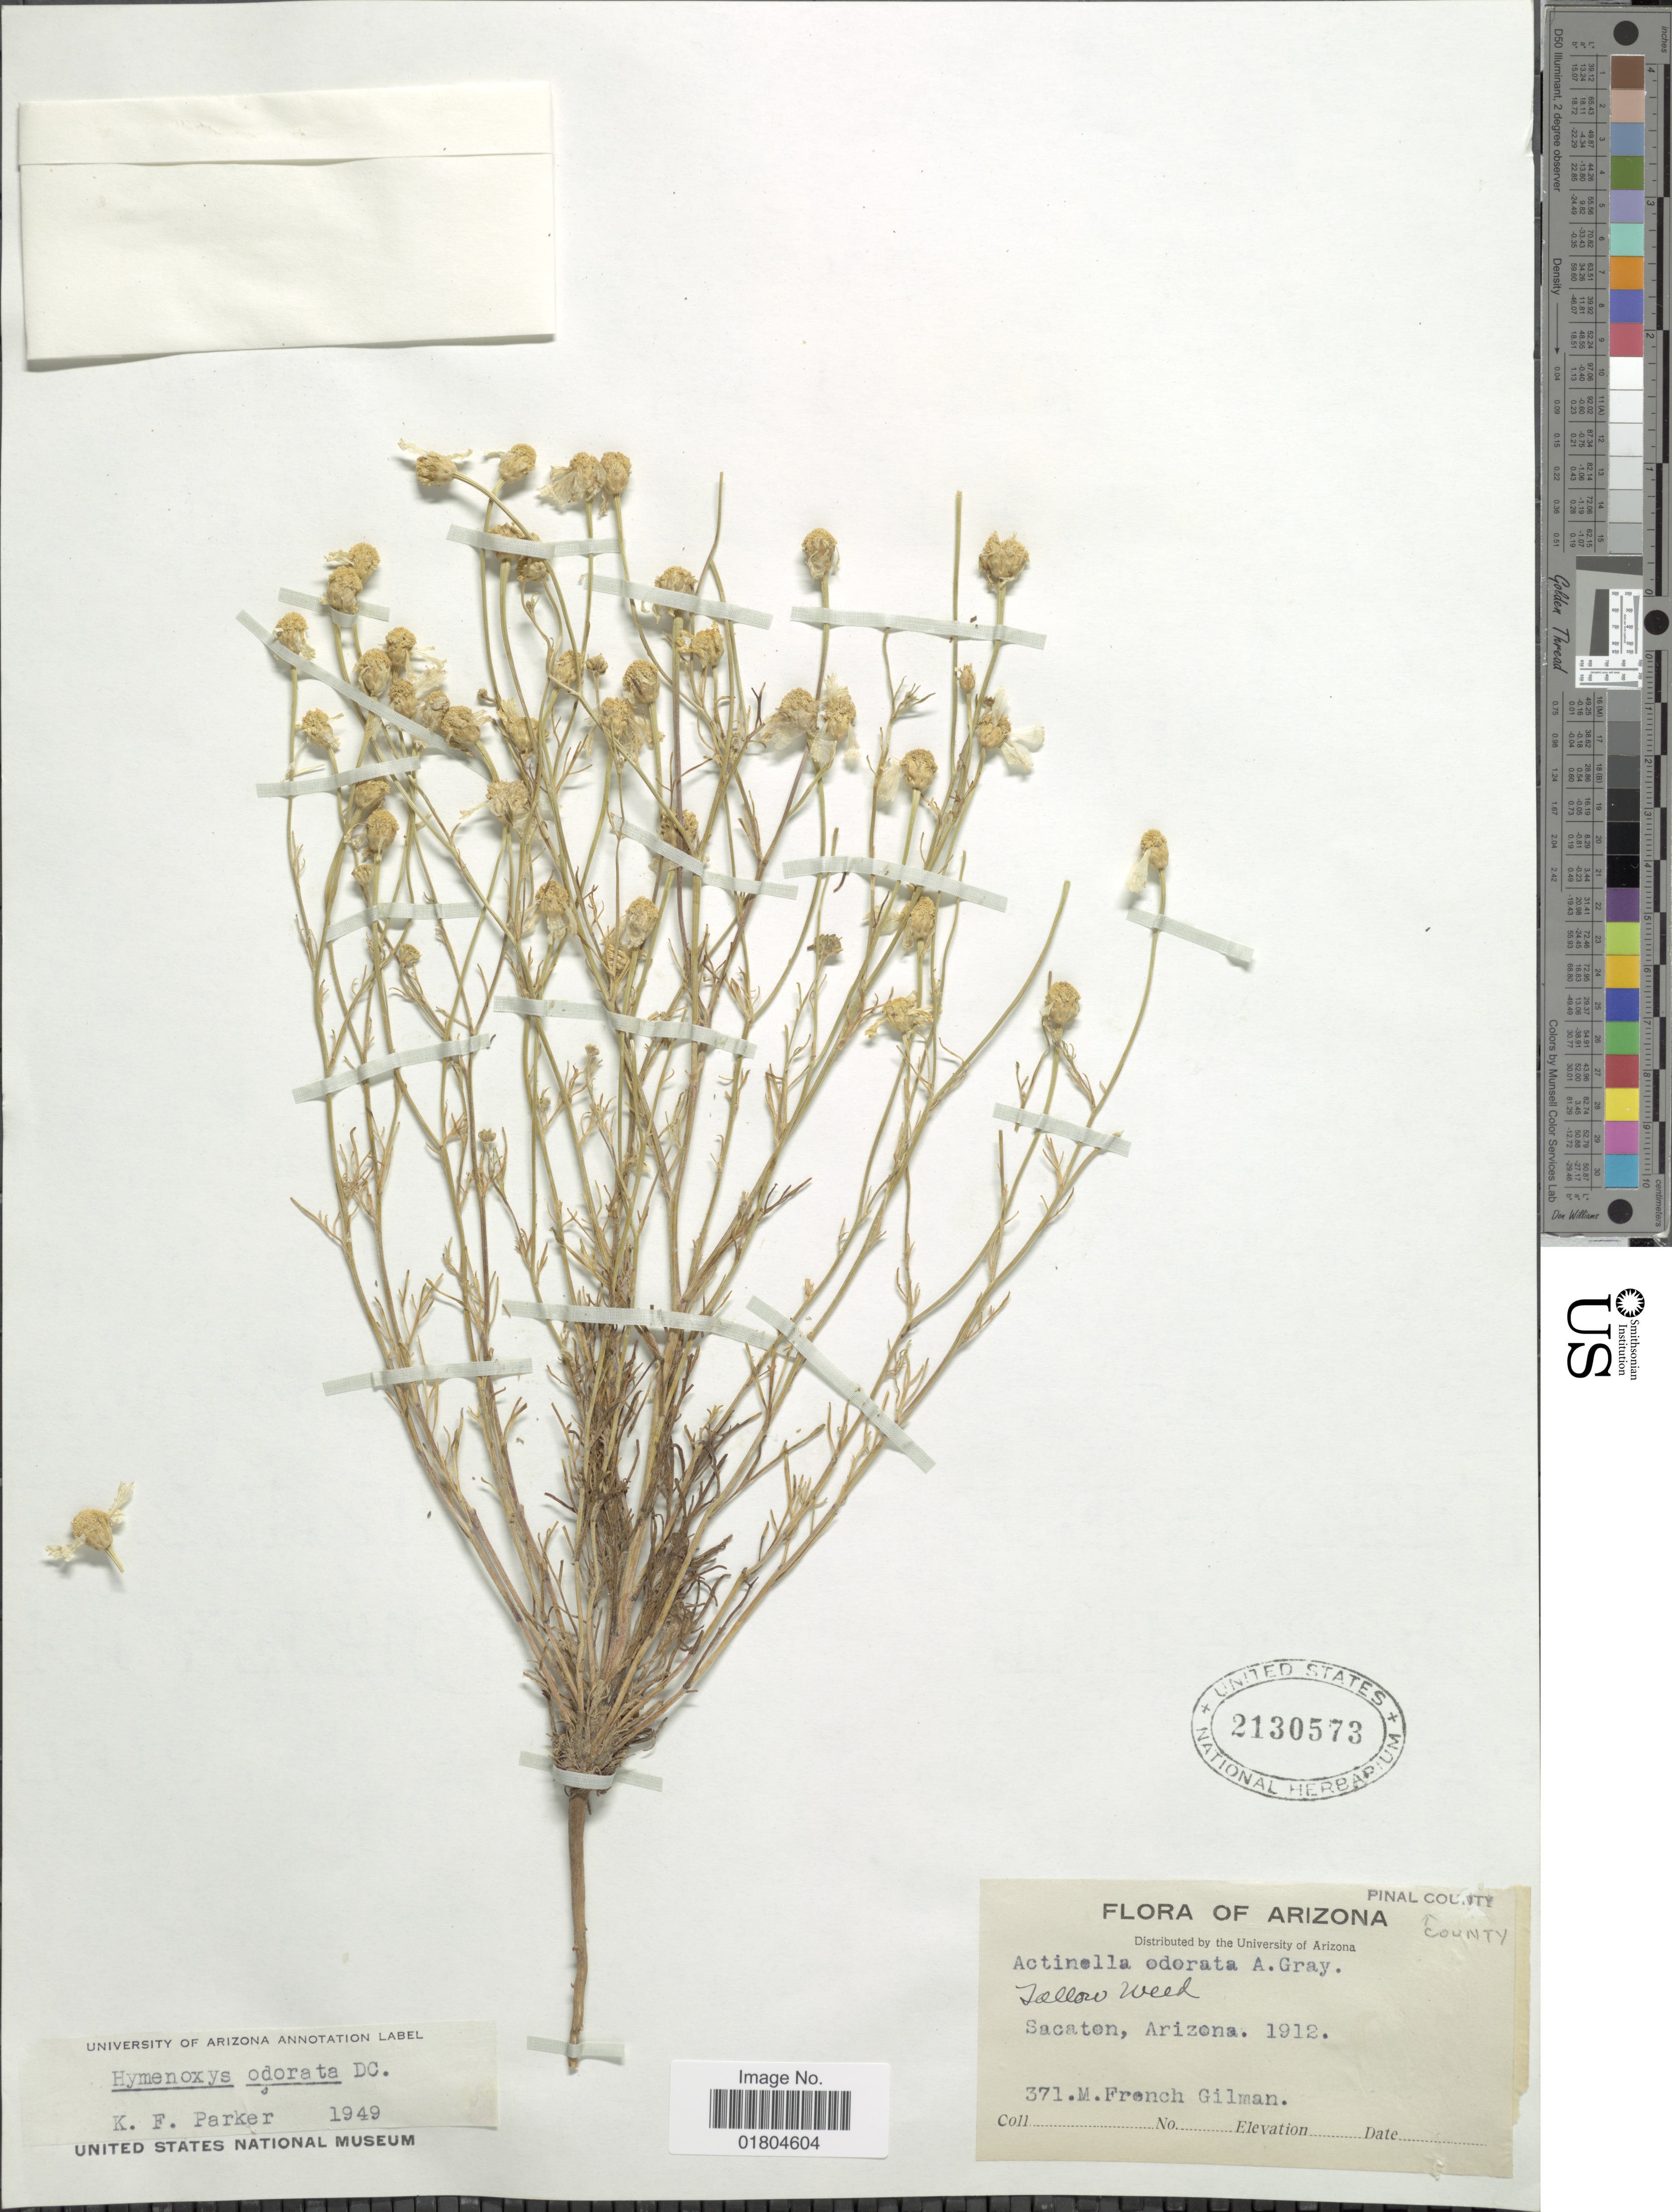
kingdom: Plantae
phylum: Tracheophyta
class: Magnoliopsida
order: Asterales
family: Asteraceae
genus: Hymenoxys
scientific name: Hymenoxys odorata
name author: DC.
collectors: M. F. Gilman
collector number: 371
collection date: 1912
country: United States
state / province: Arizona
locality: Sacaton. Pinal County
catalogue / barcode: US 2130573